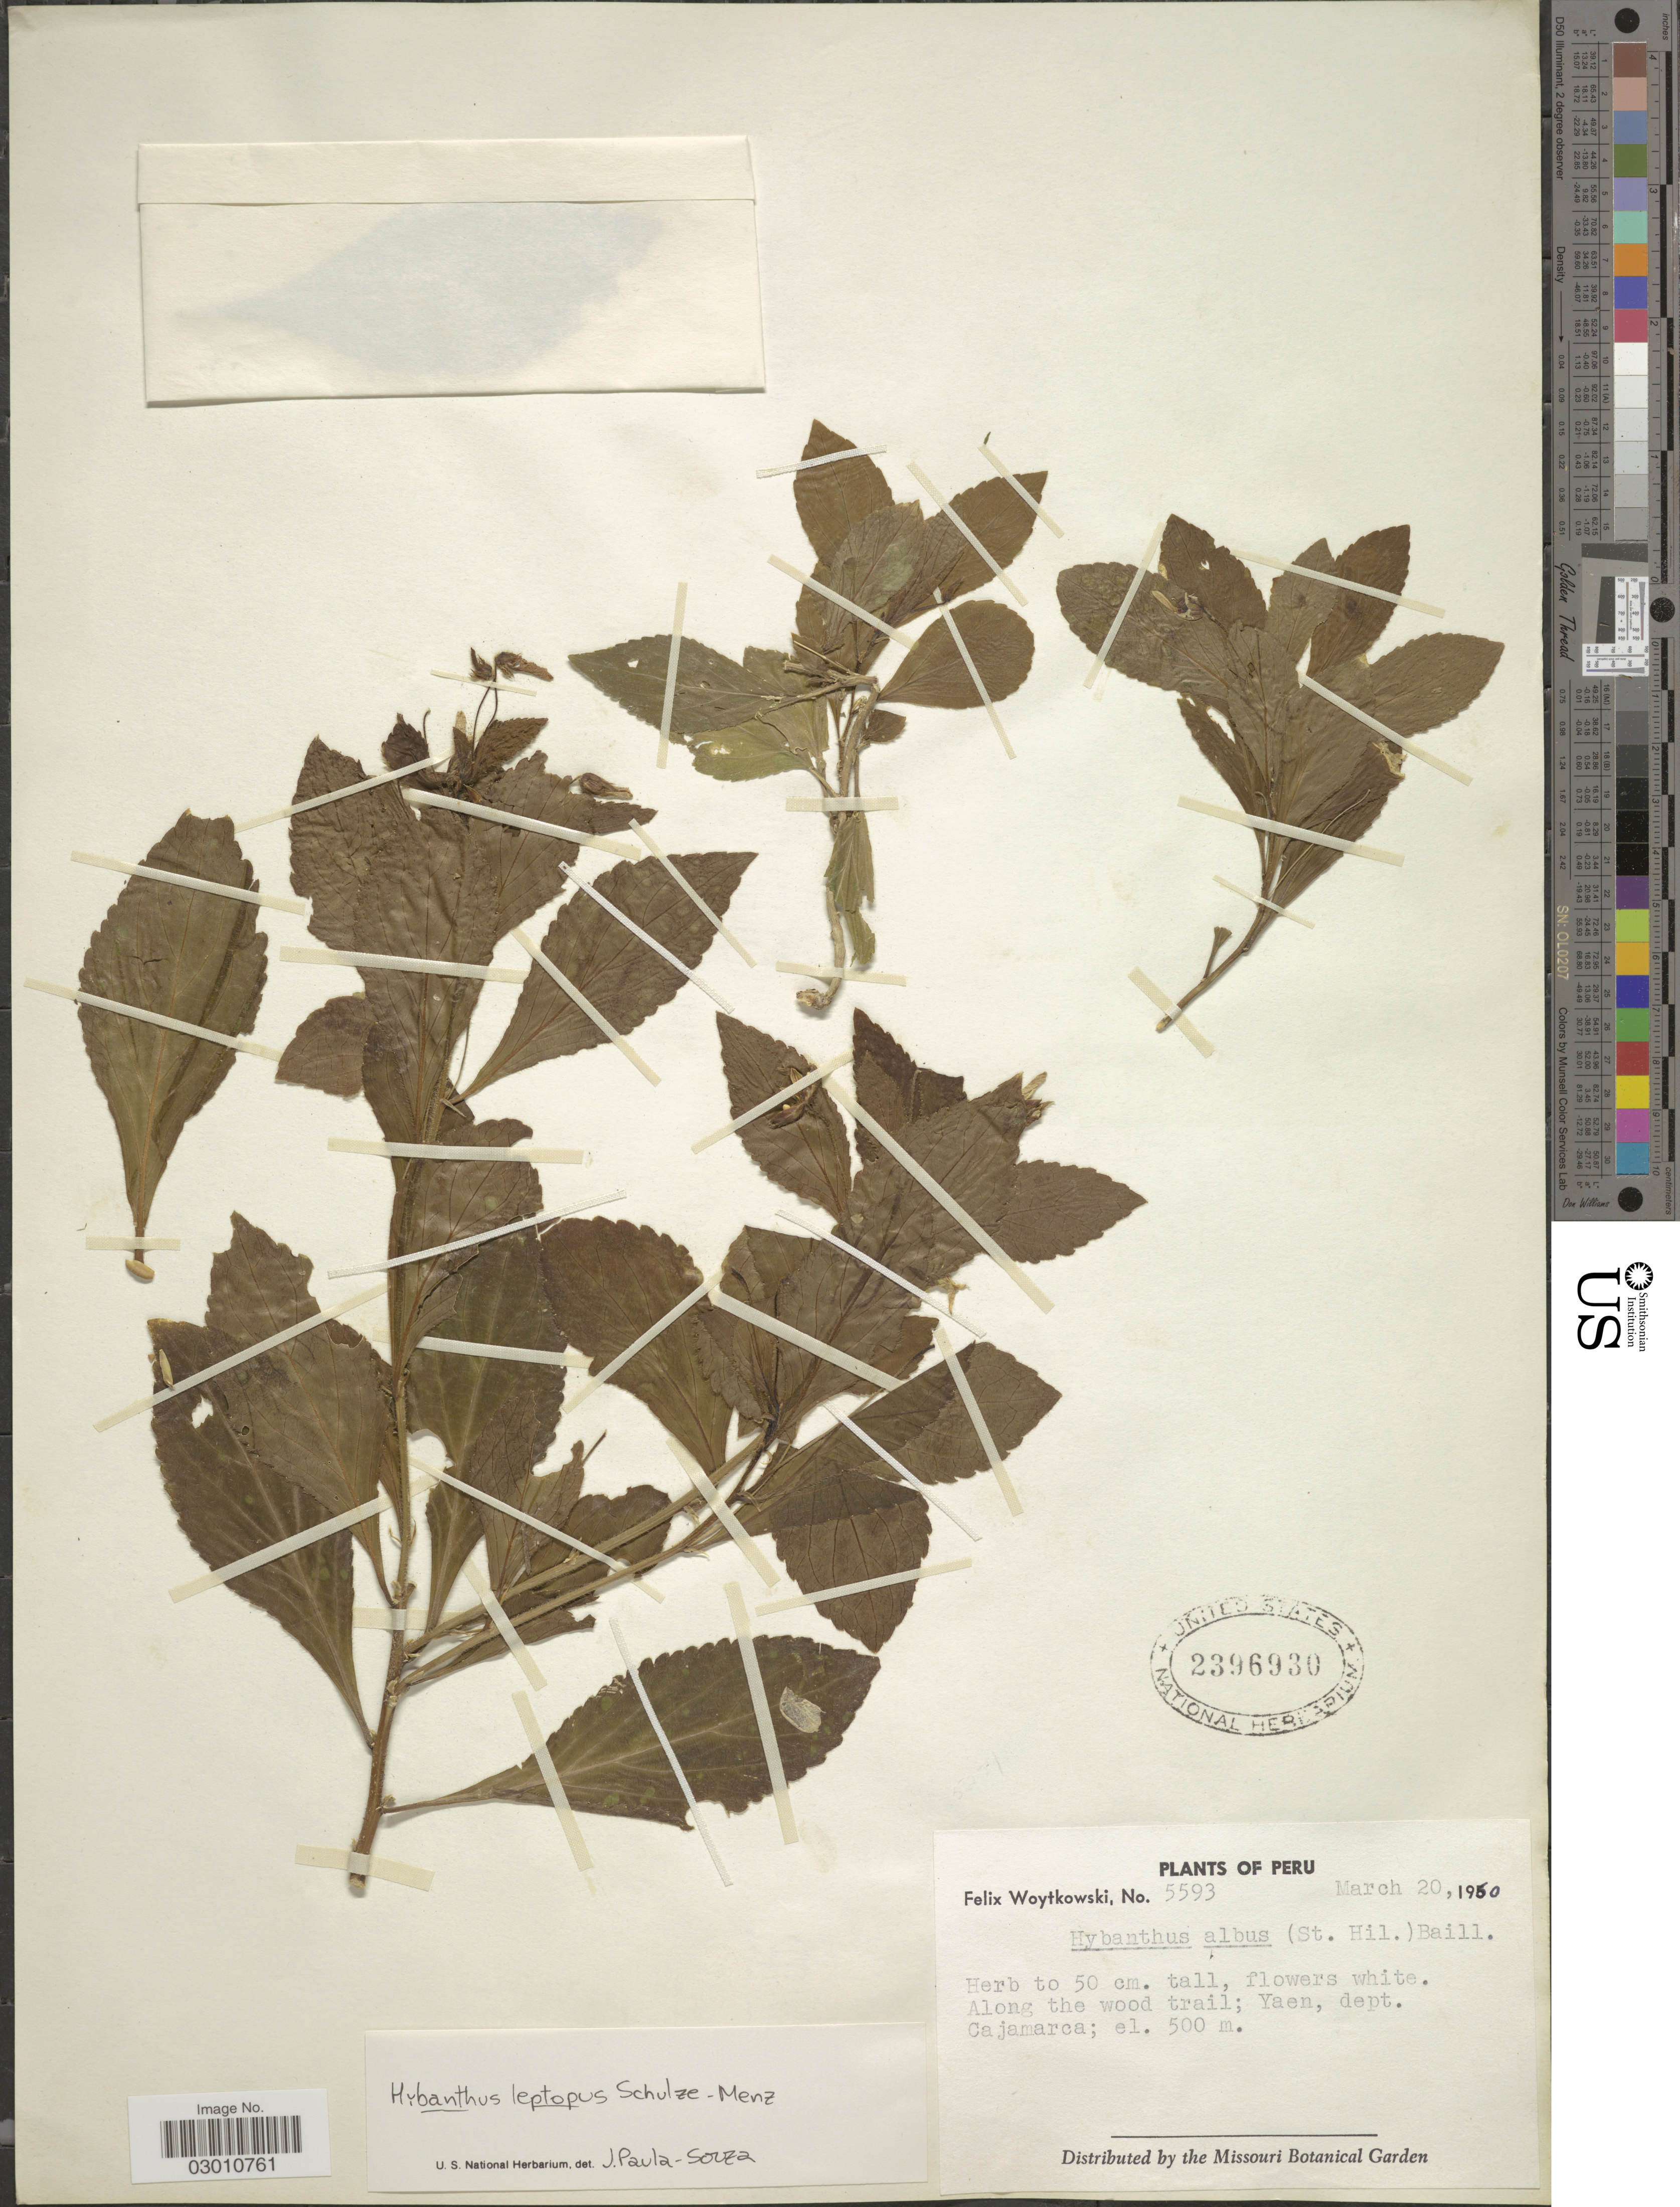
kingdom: Plantae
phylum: Tracheophyta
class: Magnoliopsida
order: Malpighiales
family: Violaceae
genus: Hybanthus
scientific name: Hybanthus leptopus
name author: Schulze-Menz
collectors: F. Woytkowski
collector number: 5593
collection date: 1960-03-20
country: Peru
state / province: Cajamarca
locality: Along the wood trail; Yaen, dept. Cajamarca.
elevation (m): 500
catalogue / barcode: US 2396930